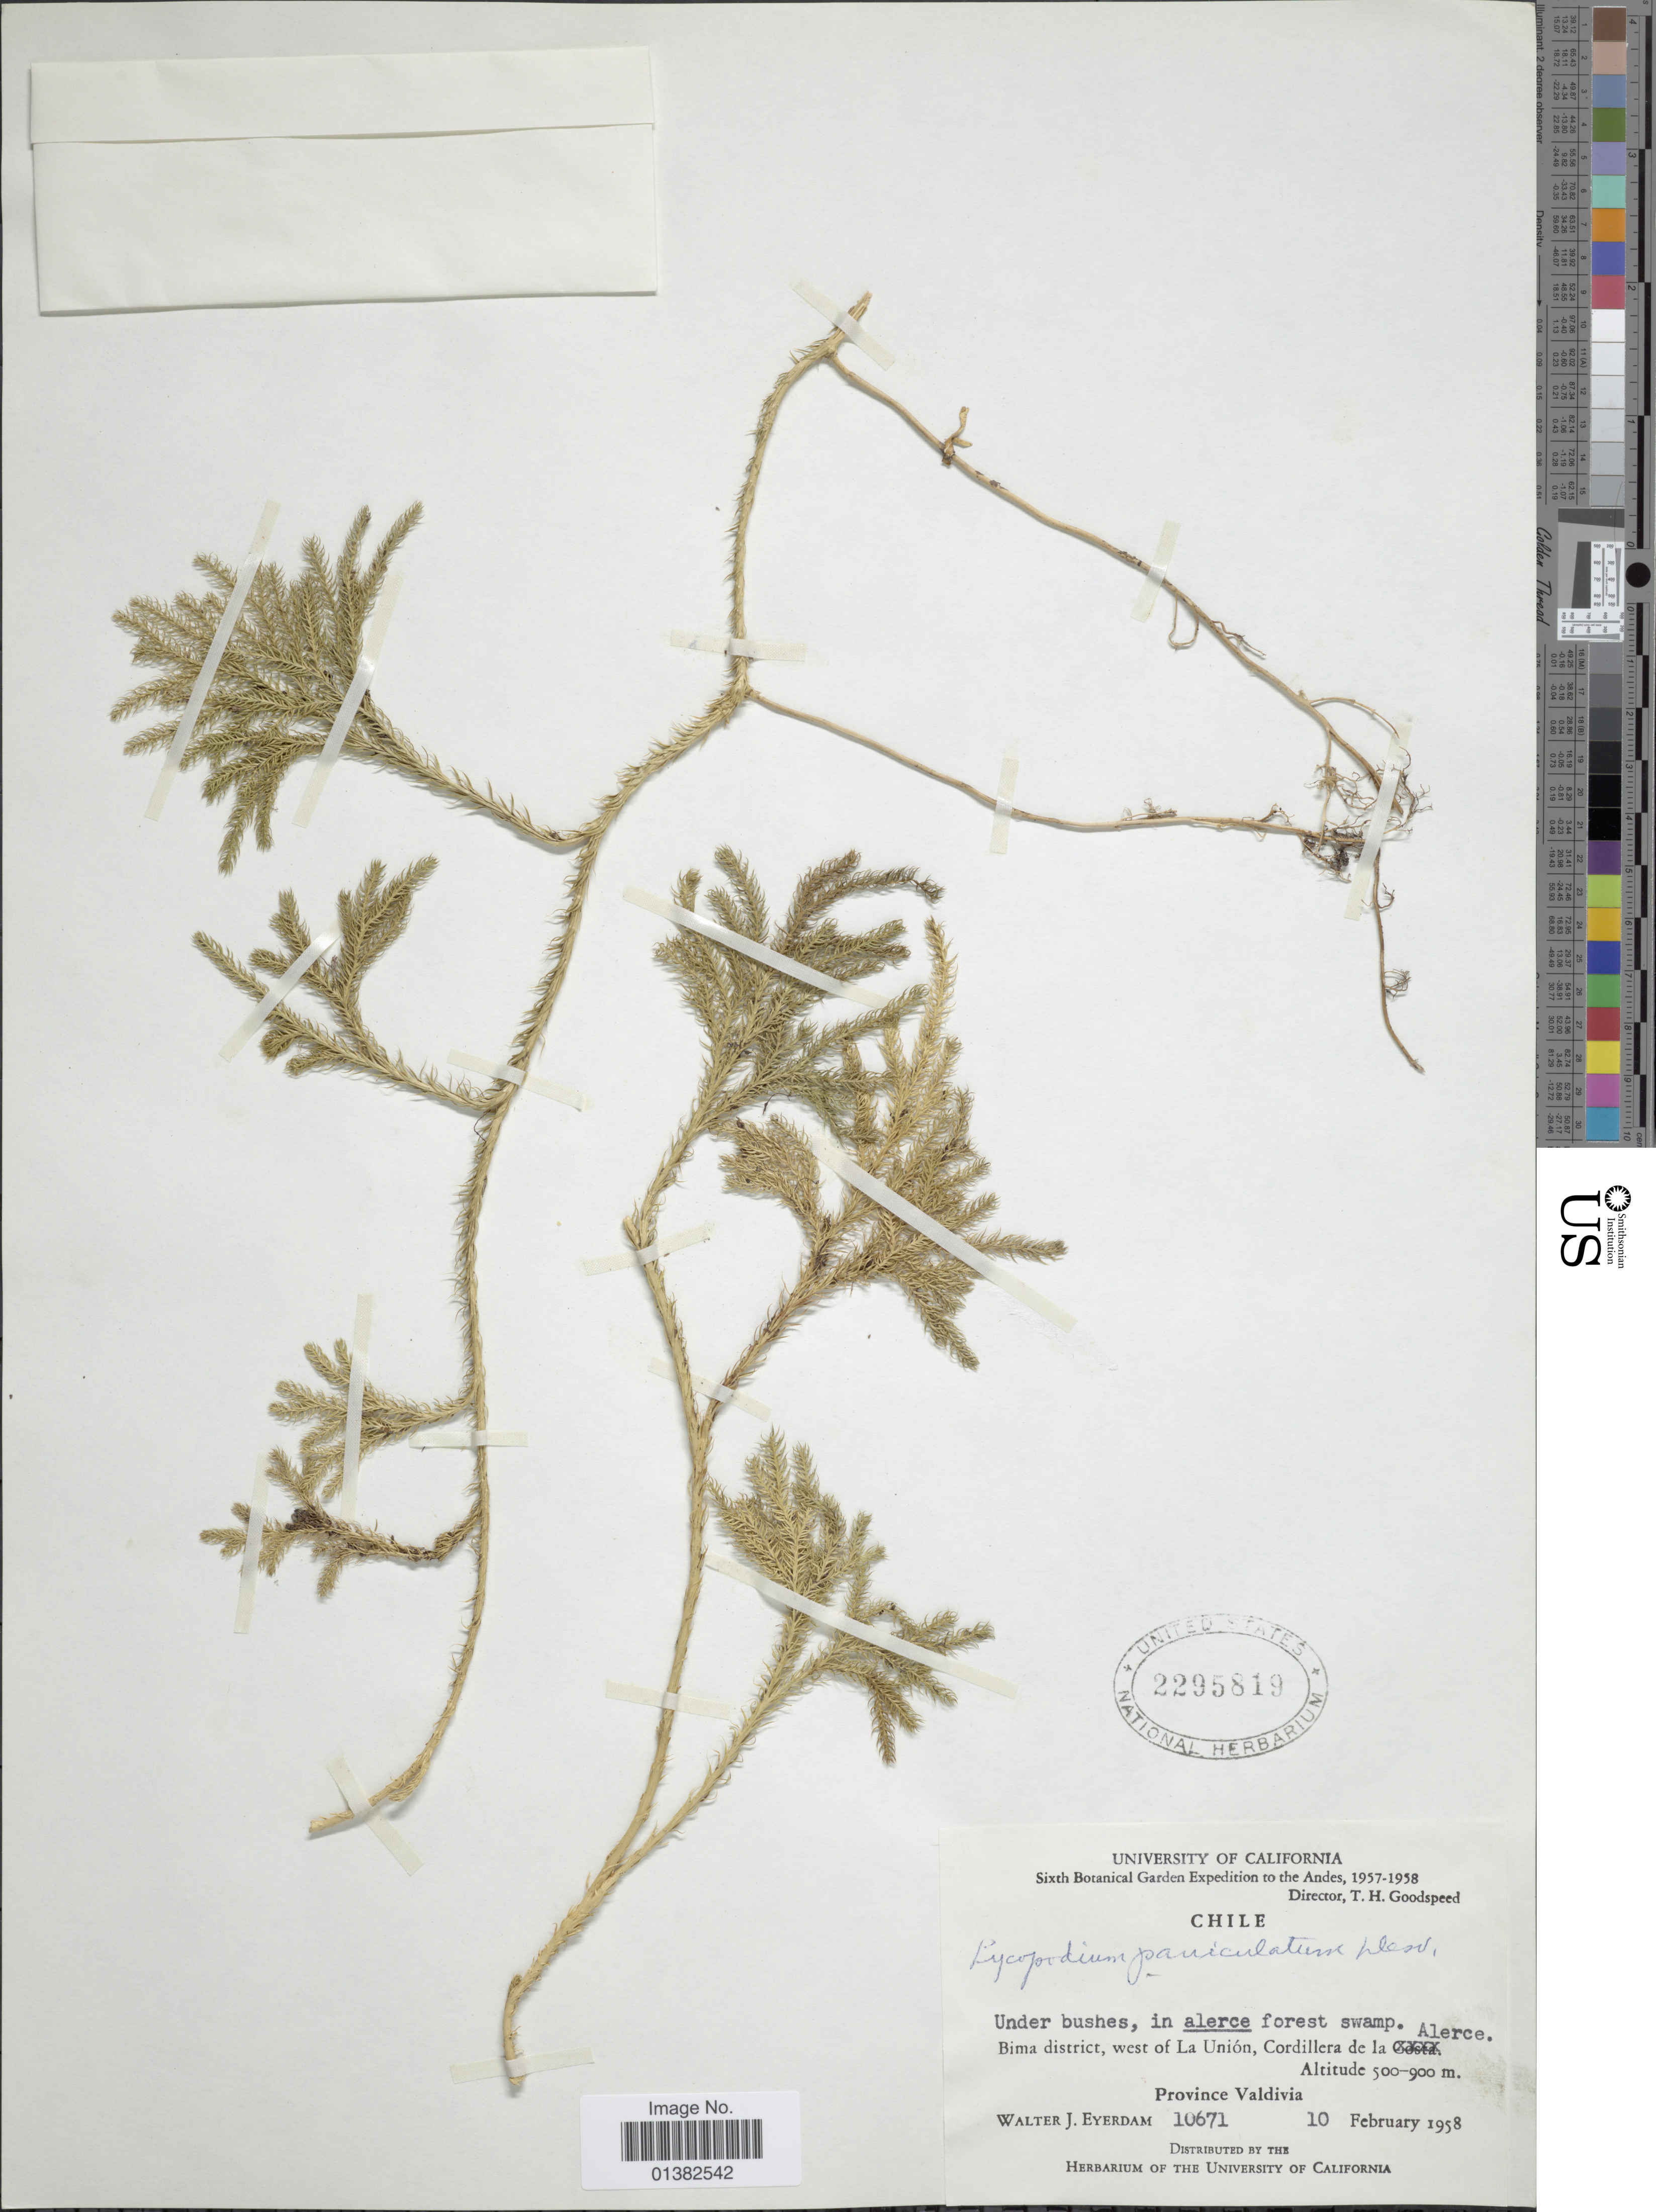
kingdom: Plantae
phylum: Tracheophyta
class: Lycopodiopsida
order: Lycopodiales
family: Lycopodiaceae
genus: Austrolycopodium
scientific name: Austrolycopodium paniculatum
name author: (Poir.) Holub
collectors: W. J. Eyerdam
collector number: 10671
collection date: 1958-02-10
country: Chile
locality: Bima district, west of La Unión, Cordillera de la Alerce. Province Valdivia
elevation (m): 500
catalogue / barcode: US 2295819